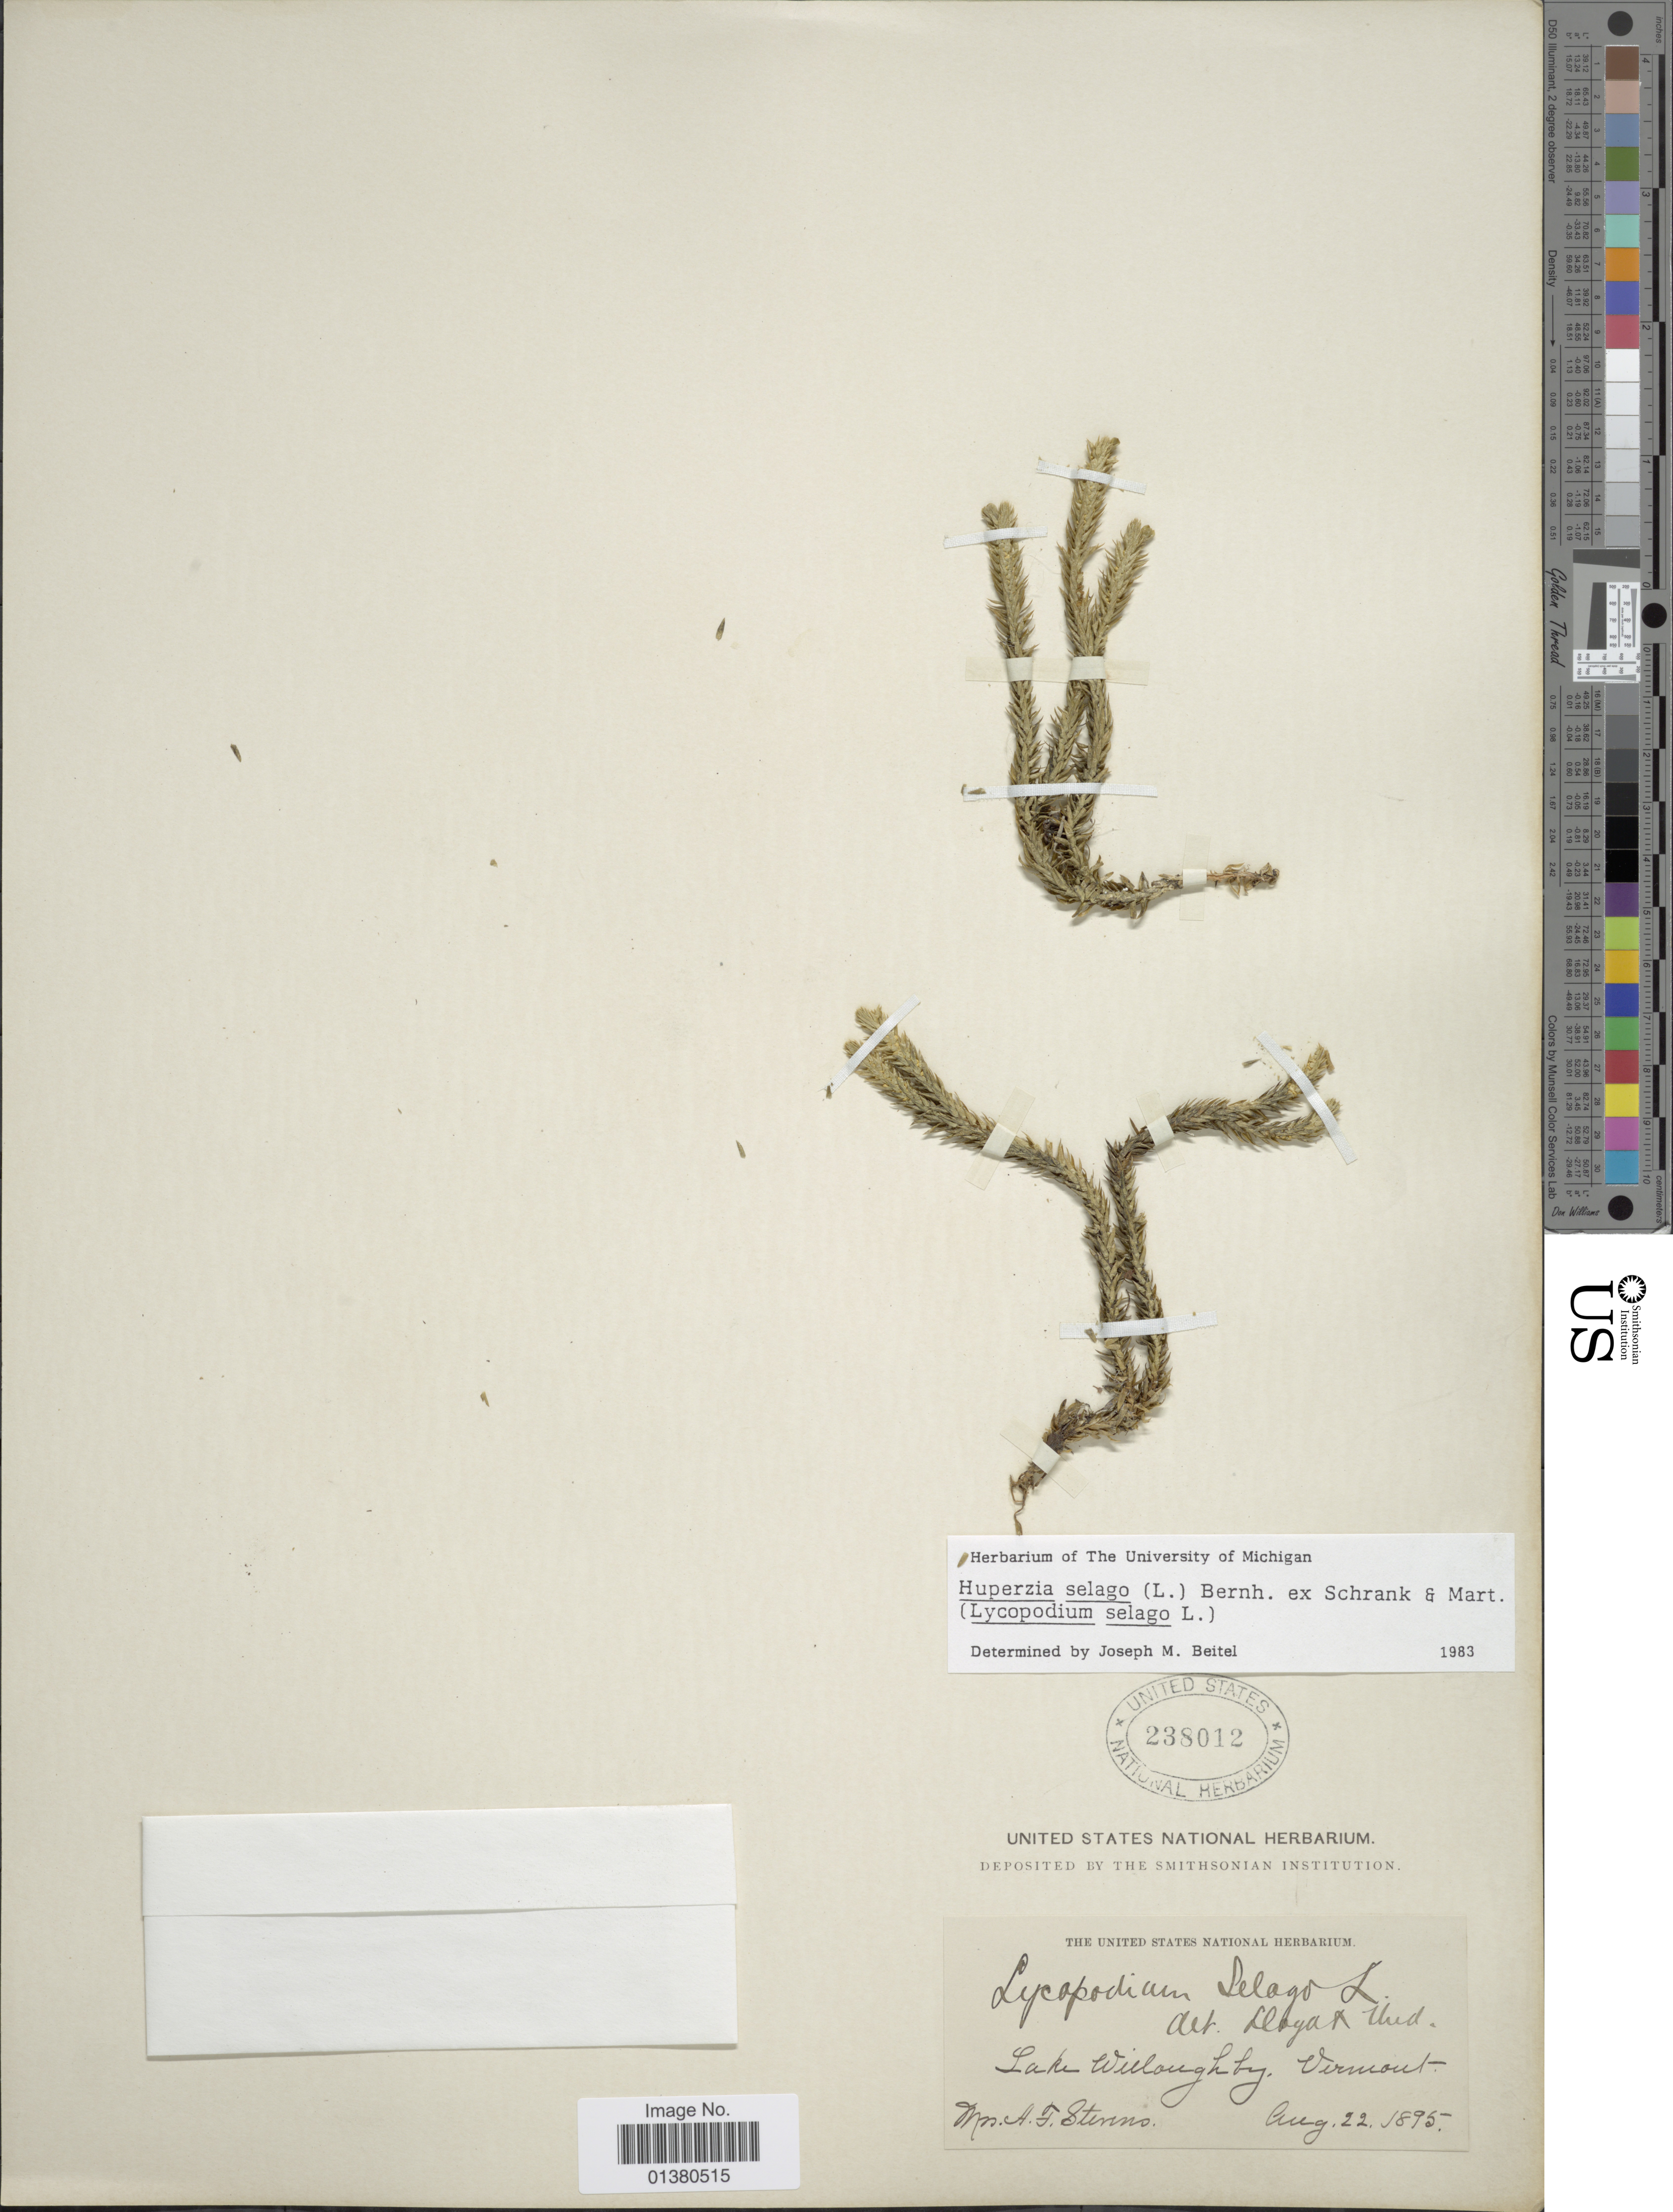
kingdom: Plantae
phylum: Tracheophyta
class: Lycopodiopsida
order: Lycopodiales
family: Lycopodiaceae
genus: Huperzia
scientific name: Huperzia selago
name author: (L.) Bernh. ex Schrank & Mart.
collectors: A. Stevens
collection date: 1895-08-22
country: United States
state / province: Vermont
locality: Lake Willoughby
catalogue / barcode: US 238012